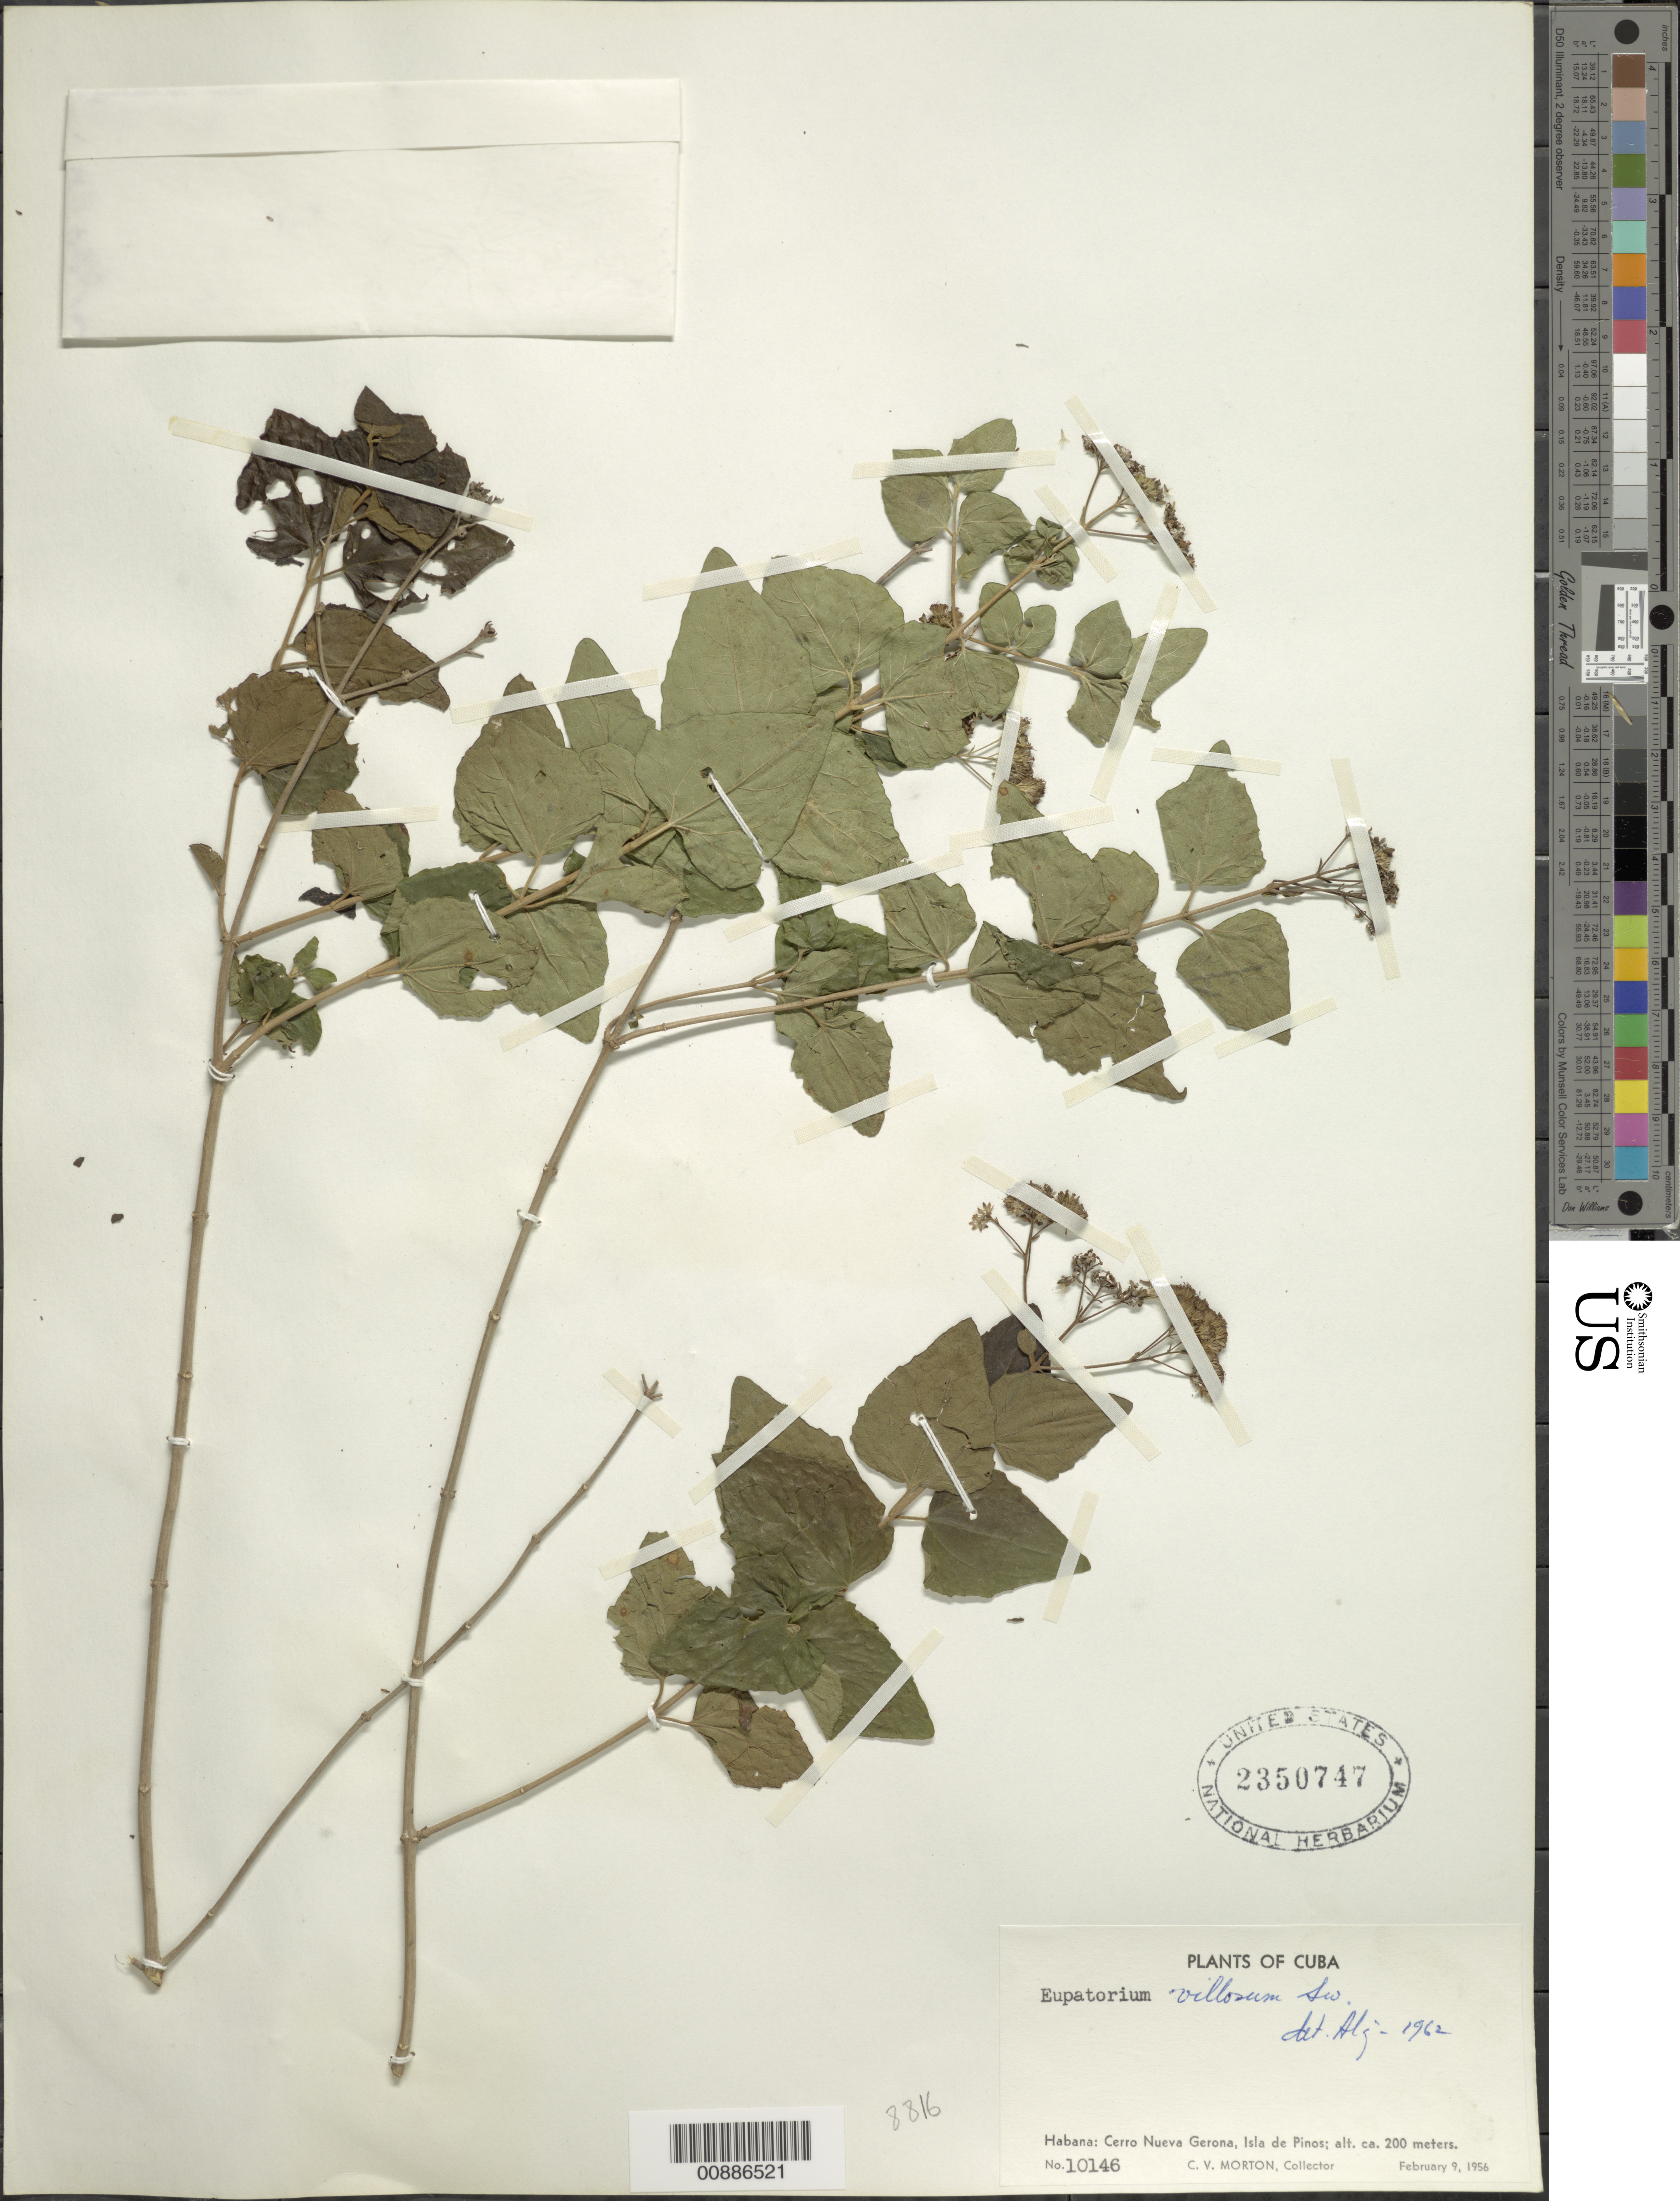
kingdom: Plantae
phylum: Tracheophyta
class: Magnoliopsida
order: Asterales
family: Asteraceae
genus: Koanophyllon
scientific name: Koanophyllon villosum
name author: (Sw.) R.M. King & H. Rob.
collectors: C. V. Morton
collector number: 10146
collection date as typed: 09 Feb 1956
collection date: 1956-02-09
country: Cuba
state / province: Isla de La Juventud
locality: Habana: Cerro Nueva Gerona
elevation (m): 200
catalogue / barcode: US 2350747